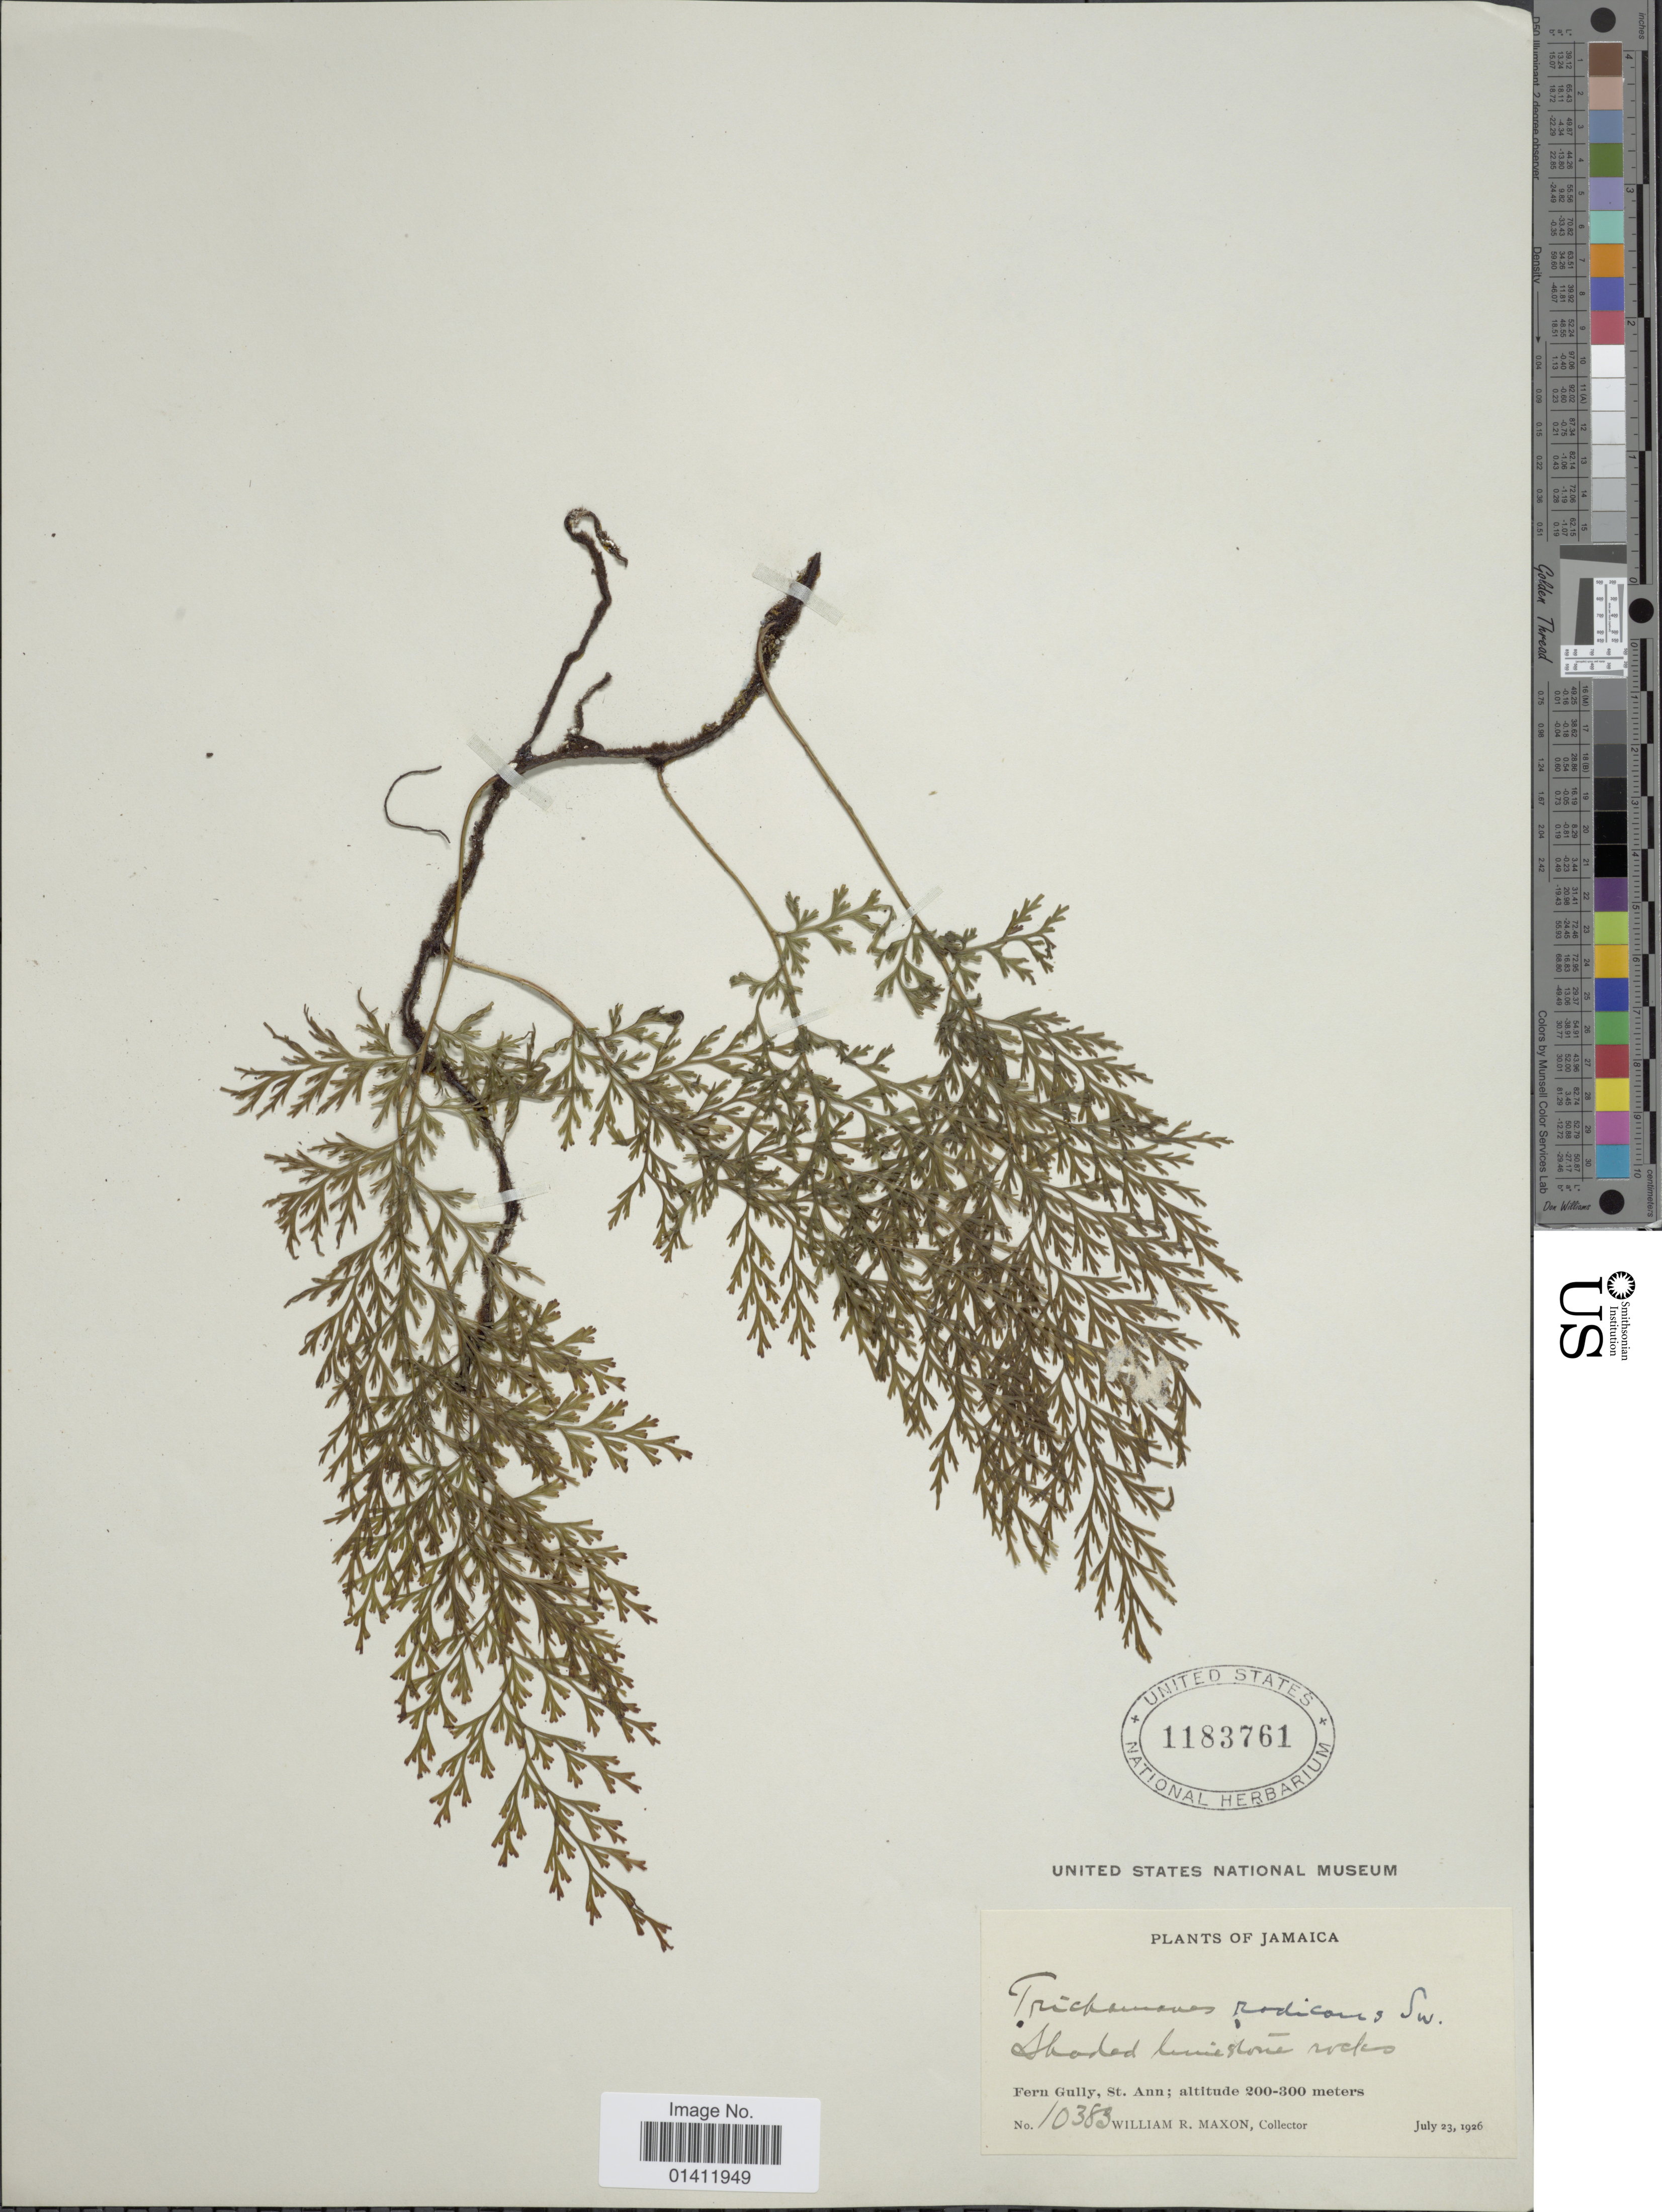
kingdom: Plantae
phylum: Tracheophyta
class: Polypodiopsida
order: Hymenophyllales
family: Hymenophyllaceae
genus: Vandenboschia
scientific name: Vandenboschia radicans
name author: (Sw.) Copel.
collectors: W. R. Maxon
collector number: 10383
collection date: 1926-07-23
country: Jamaica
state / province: Saint Ann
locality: Fern Gully, St. Ann.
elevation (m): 200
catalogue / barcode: US 1183761